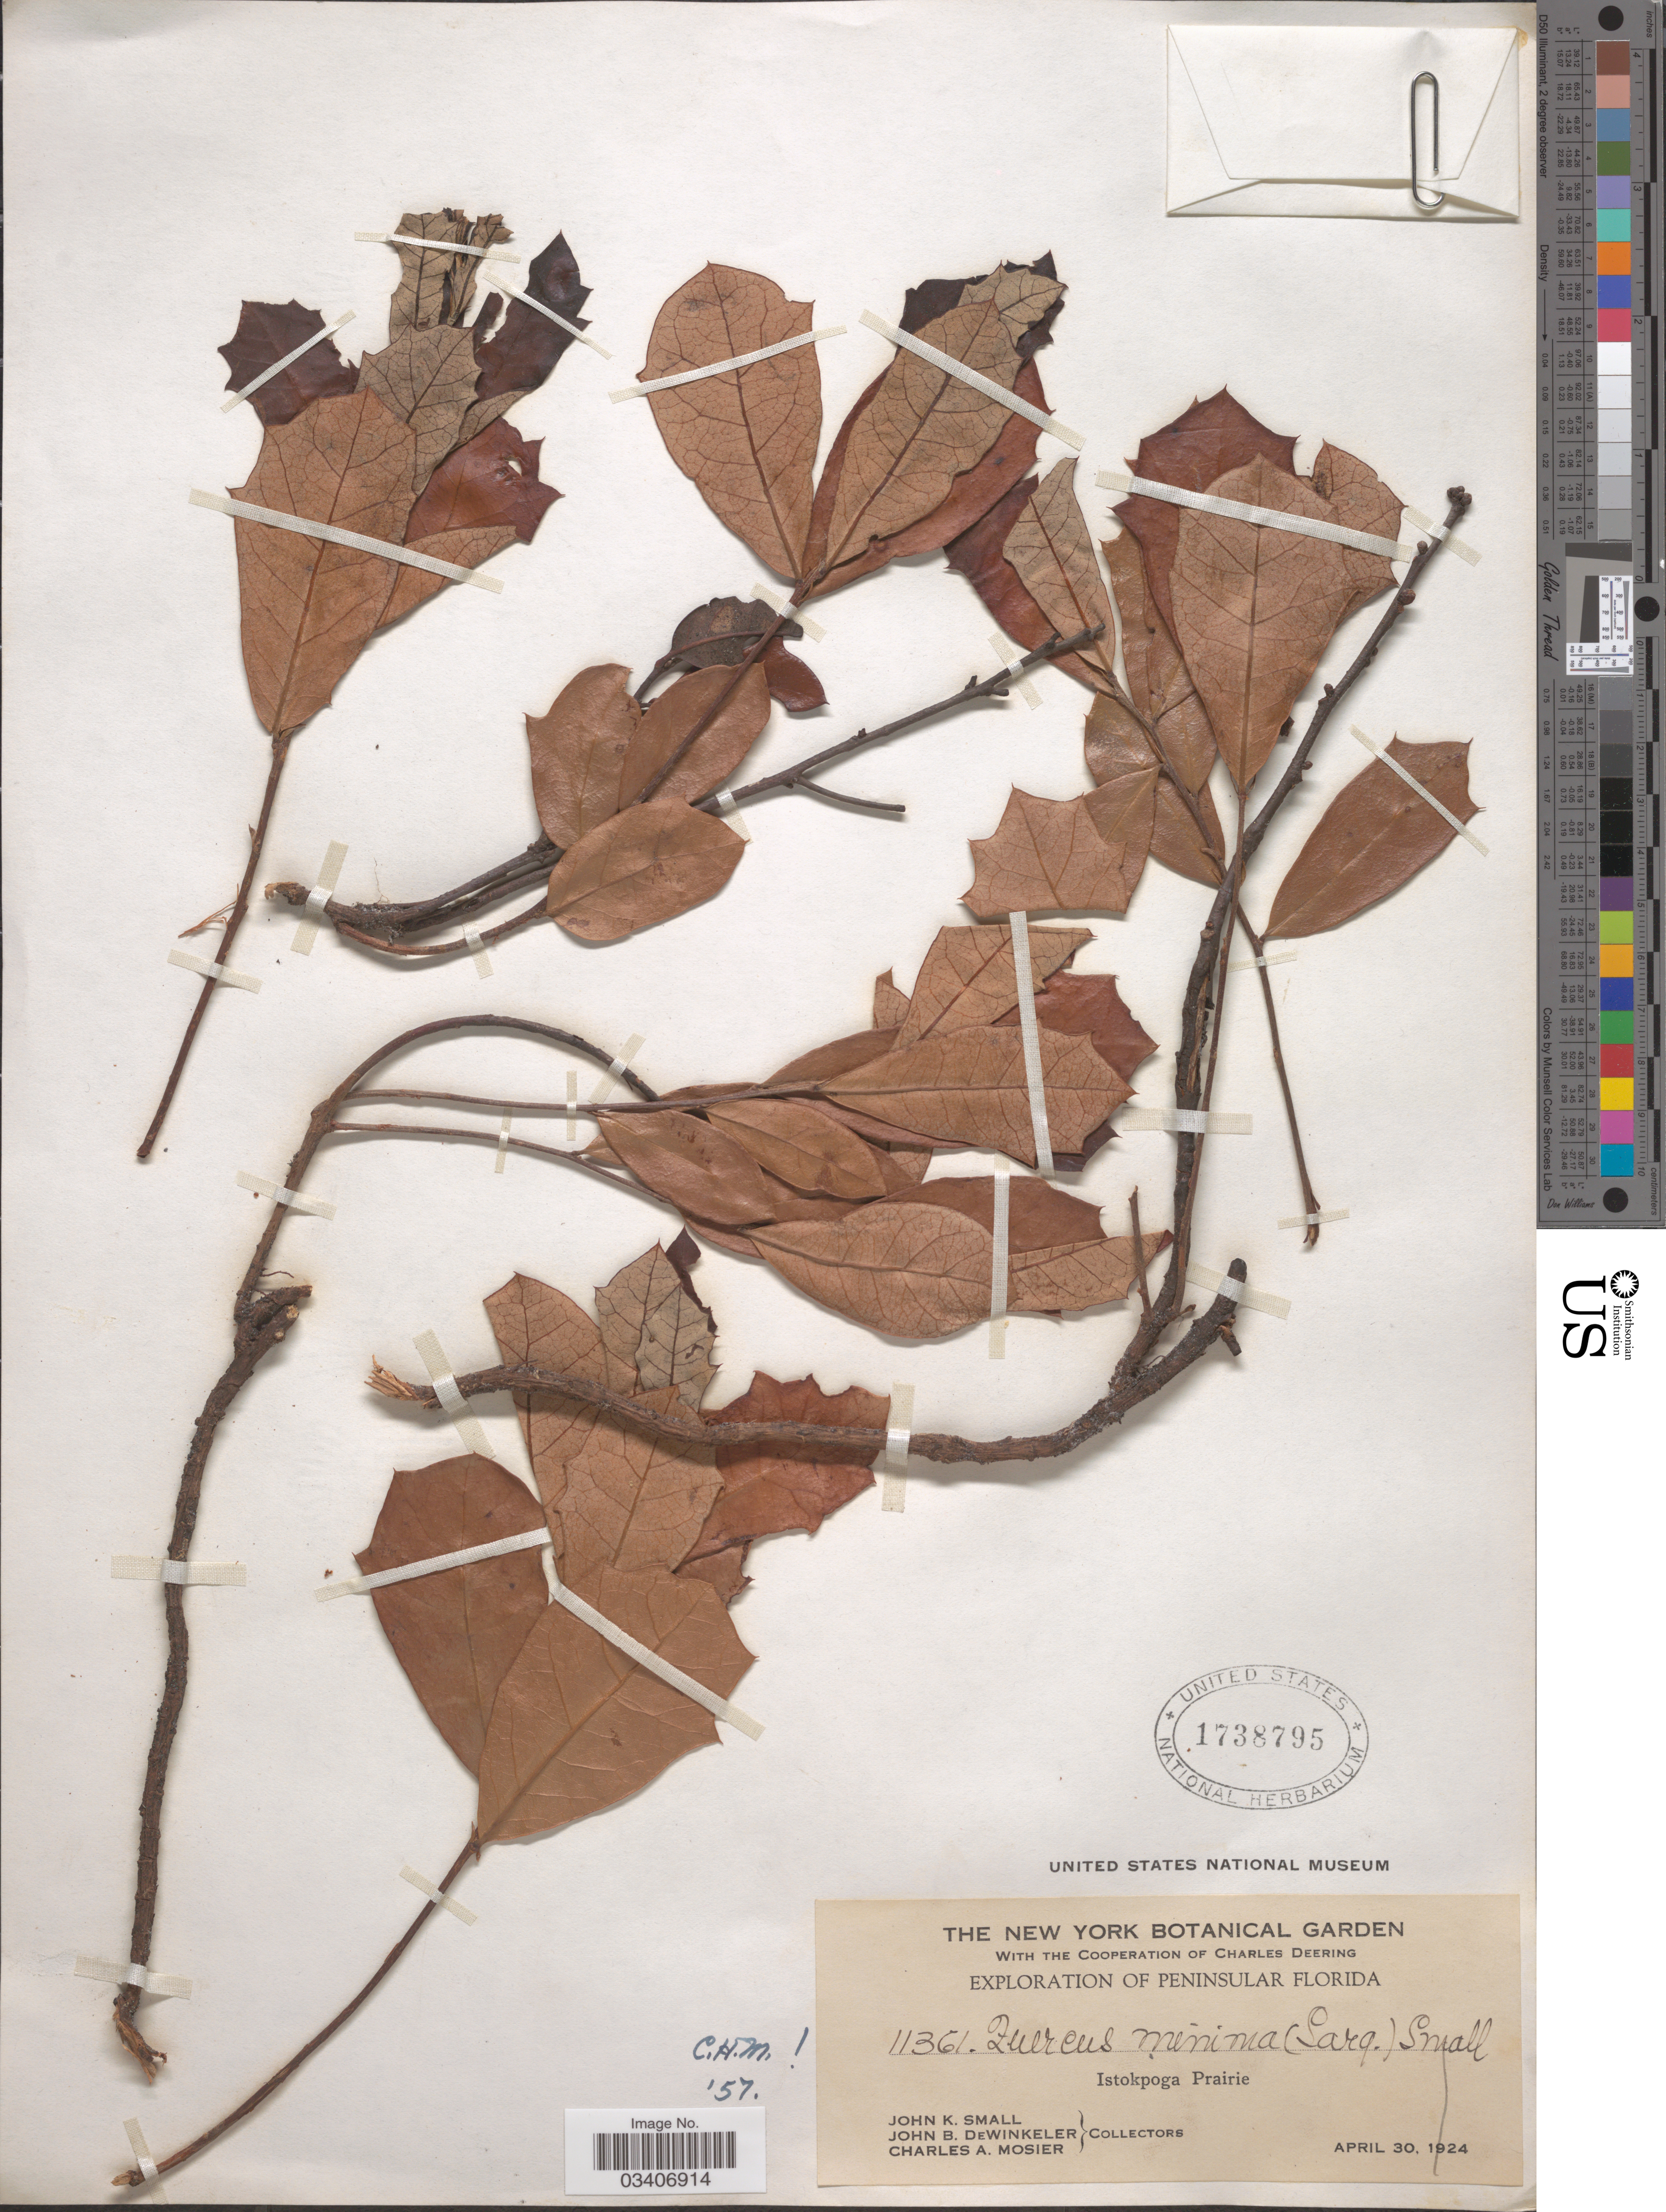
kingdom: Plantae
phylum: Tracheophyta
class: Magnoliopsida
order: Fagales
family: Fagaceae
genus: Quercus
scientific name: Quercus minima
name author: (Sarg.) Small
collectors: J. K. Small, J. B. Dewinkeler & C. A. Mosier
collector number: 11361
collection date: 1924-04-30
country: United States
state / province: Florida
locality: Peninsular Florida. Istokpoga Prairie.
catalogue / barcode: US 1738795